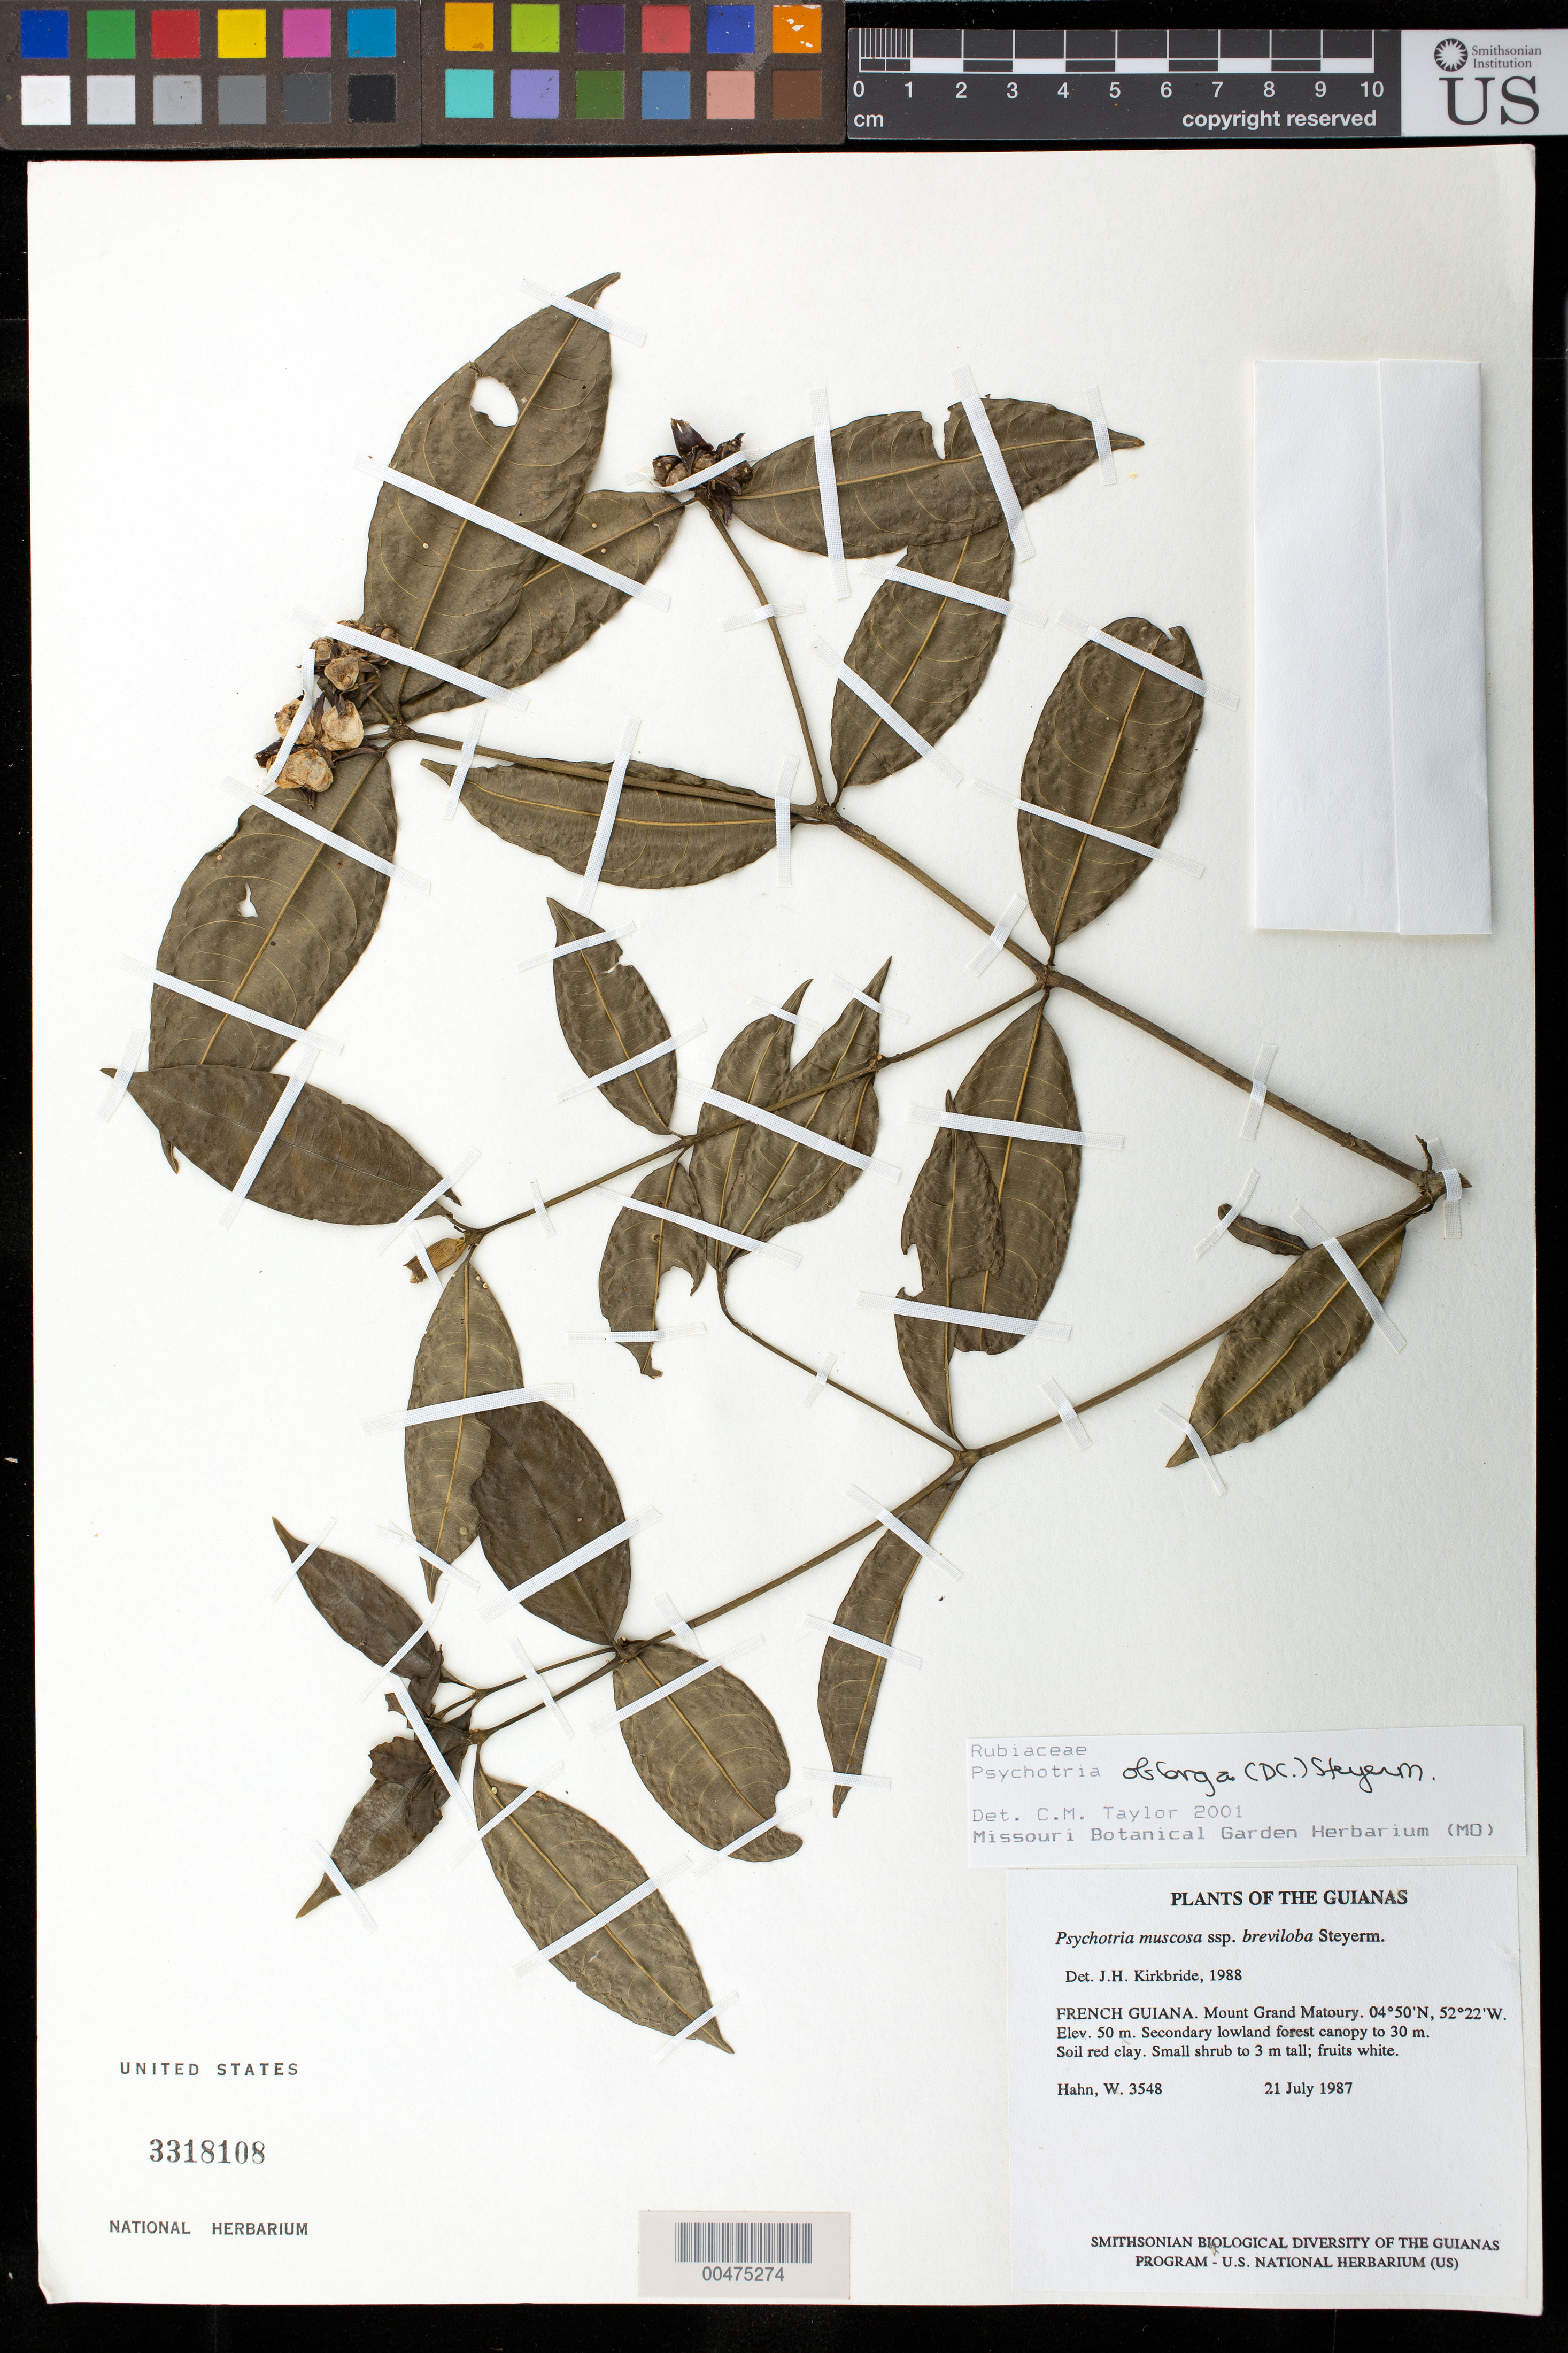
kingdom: Plantae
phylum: Tracheophyta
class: Magnoliopsida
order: Gentianales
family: Rubiaceae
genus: Palicourea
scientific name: Palicourea oblonga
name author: (DC.) Delprete & J.H. Kirkbr.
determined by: Kirkbride, J. H., Jr.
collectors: W. Hahn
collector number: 3548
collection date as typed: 21 July 1987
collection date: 1987-07-21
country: French Guiana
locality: Mount Grand Matoury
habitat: Secondary lowland forest canopy to 30 m. Soil red clay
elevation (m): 50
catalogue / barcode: US 3318108